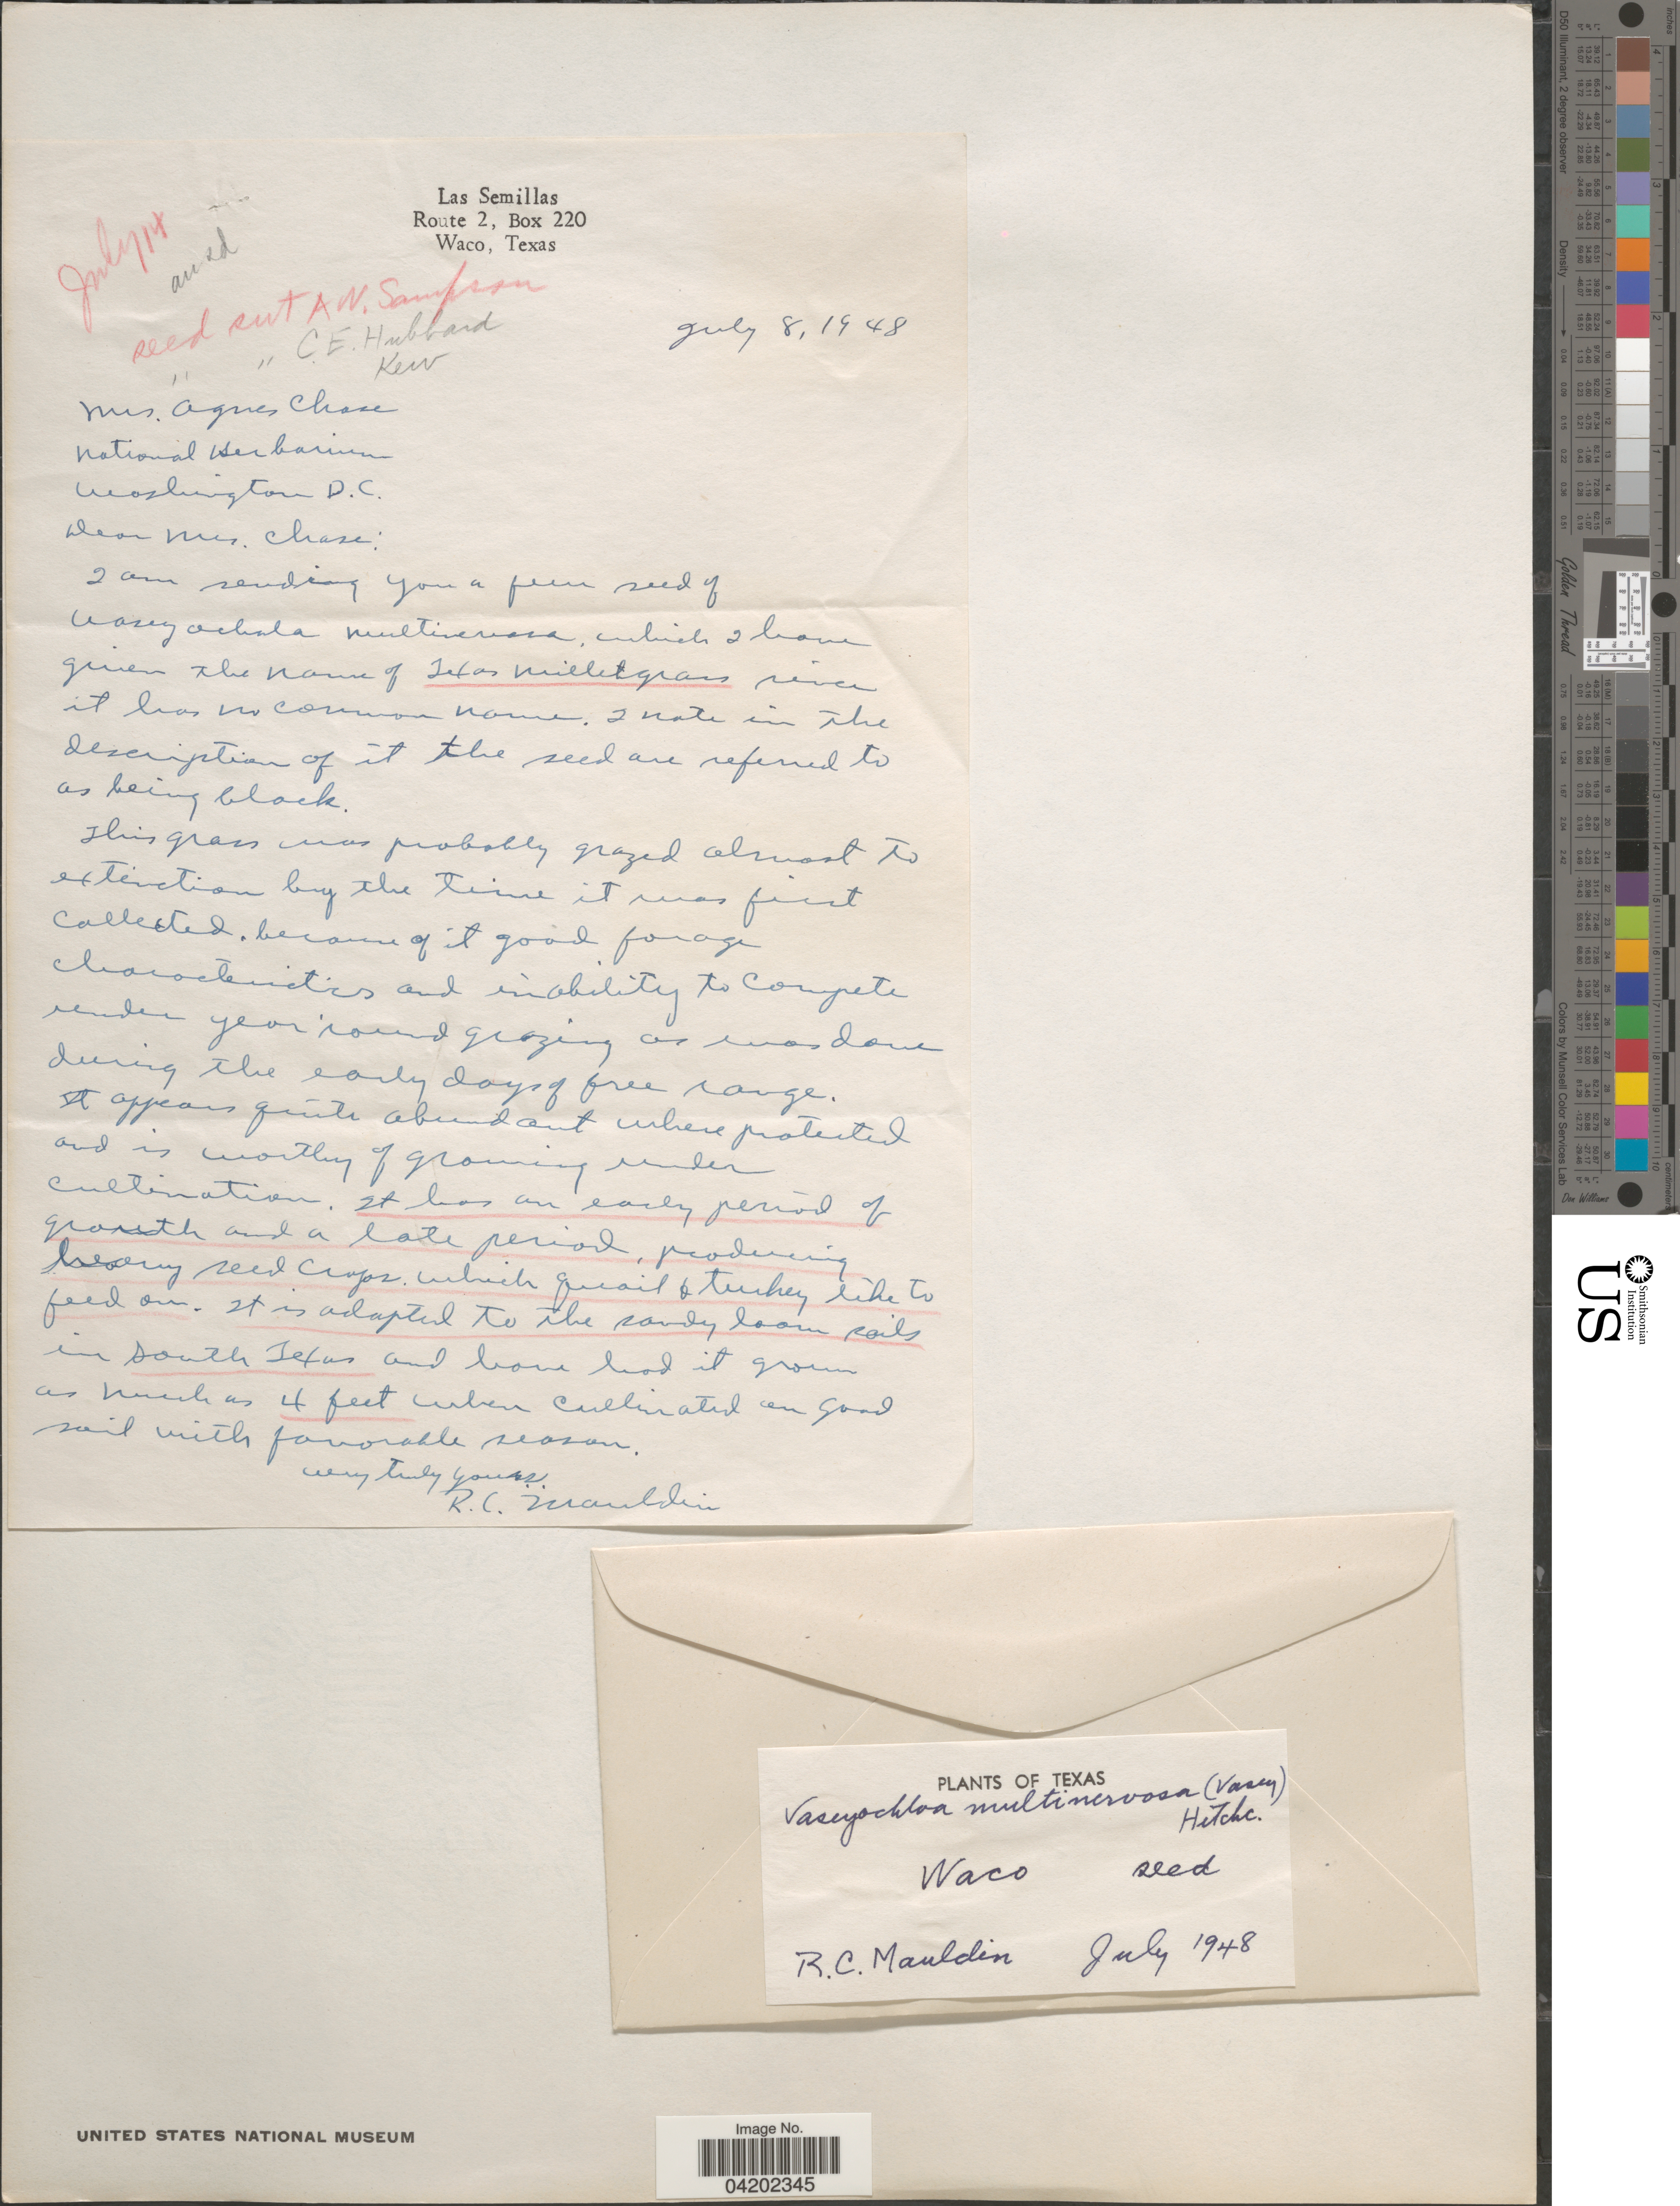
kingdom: Plantae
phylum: Tracheophyta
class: Liliopsida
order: Poales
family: Poaceae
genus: Vaseyochloa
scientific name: Vaseyochloa multinervosa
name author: (Vasey) Hitchc.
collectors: R. Mauldin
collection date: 1948-07-08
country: United States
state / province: Texas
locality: Waco.